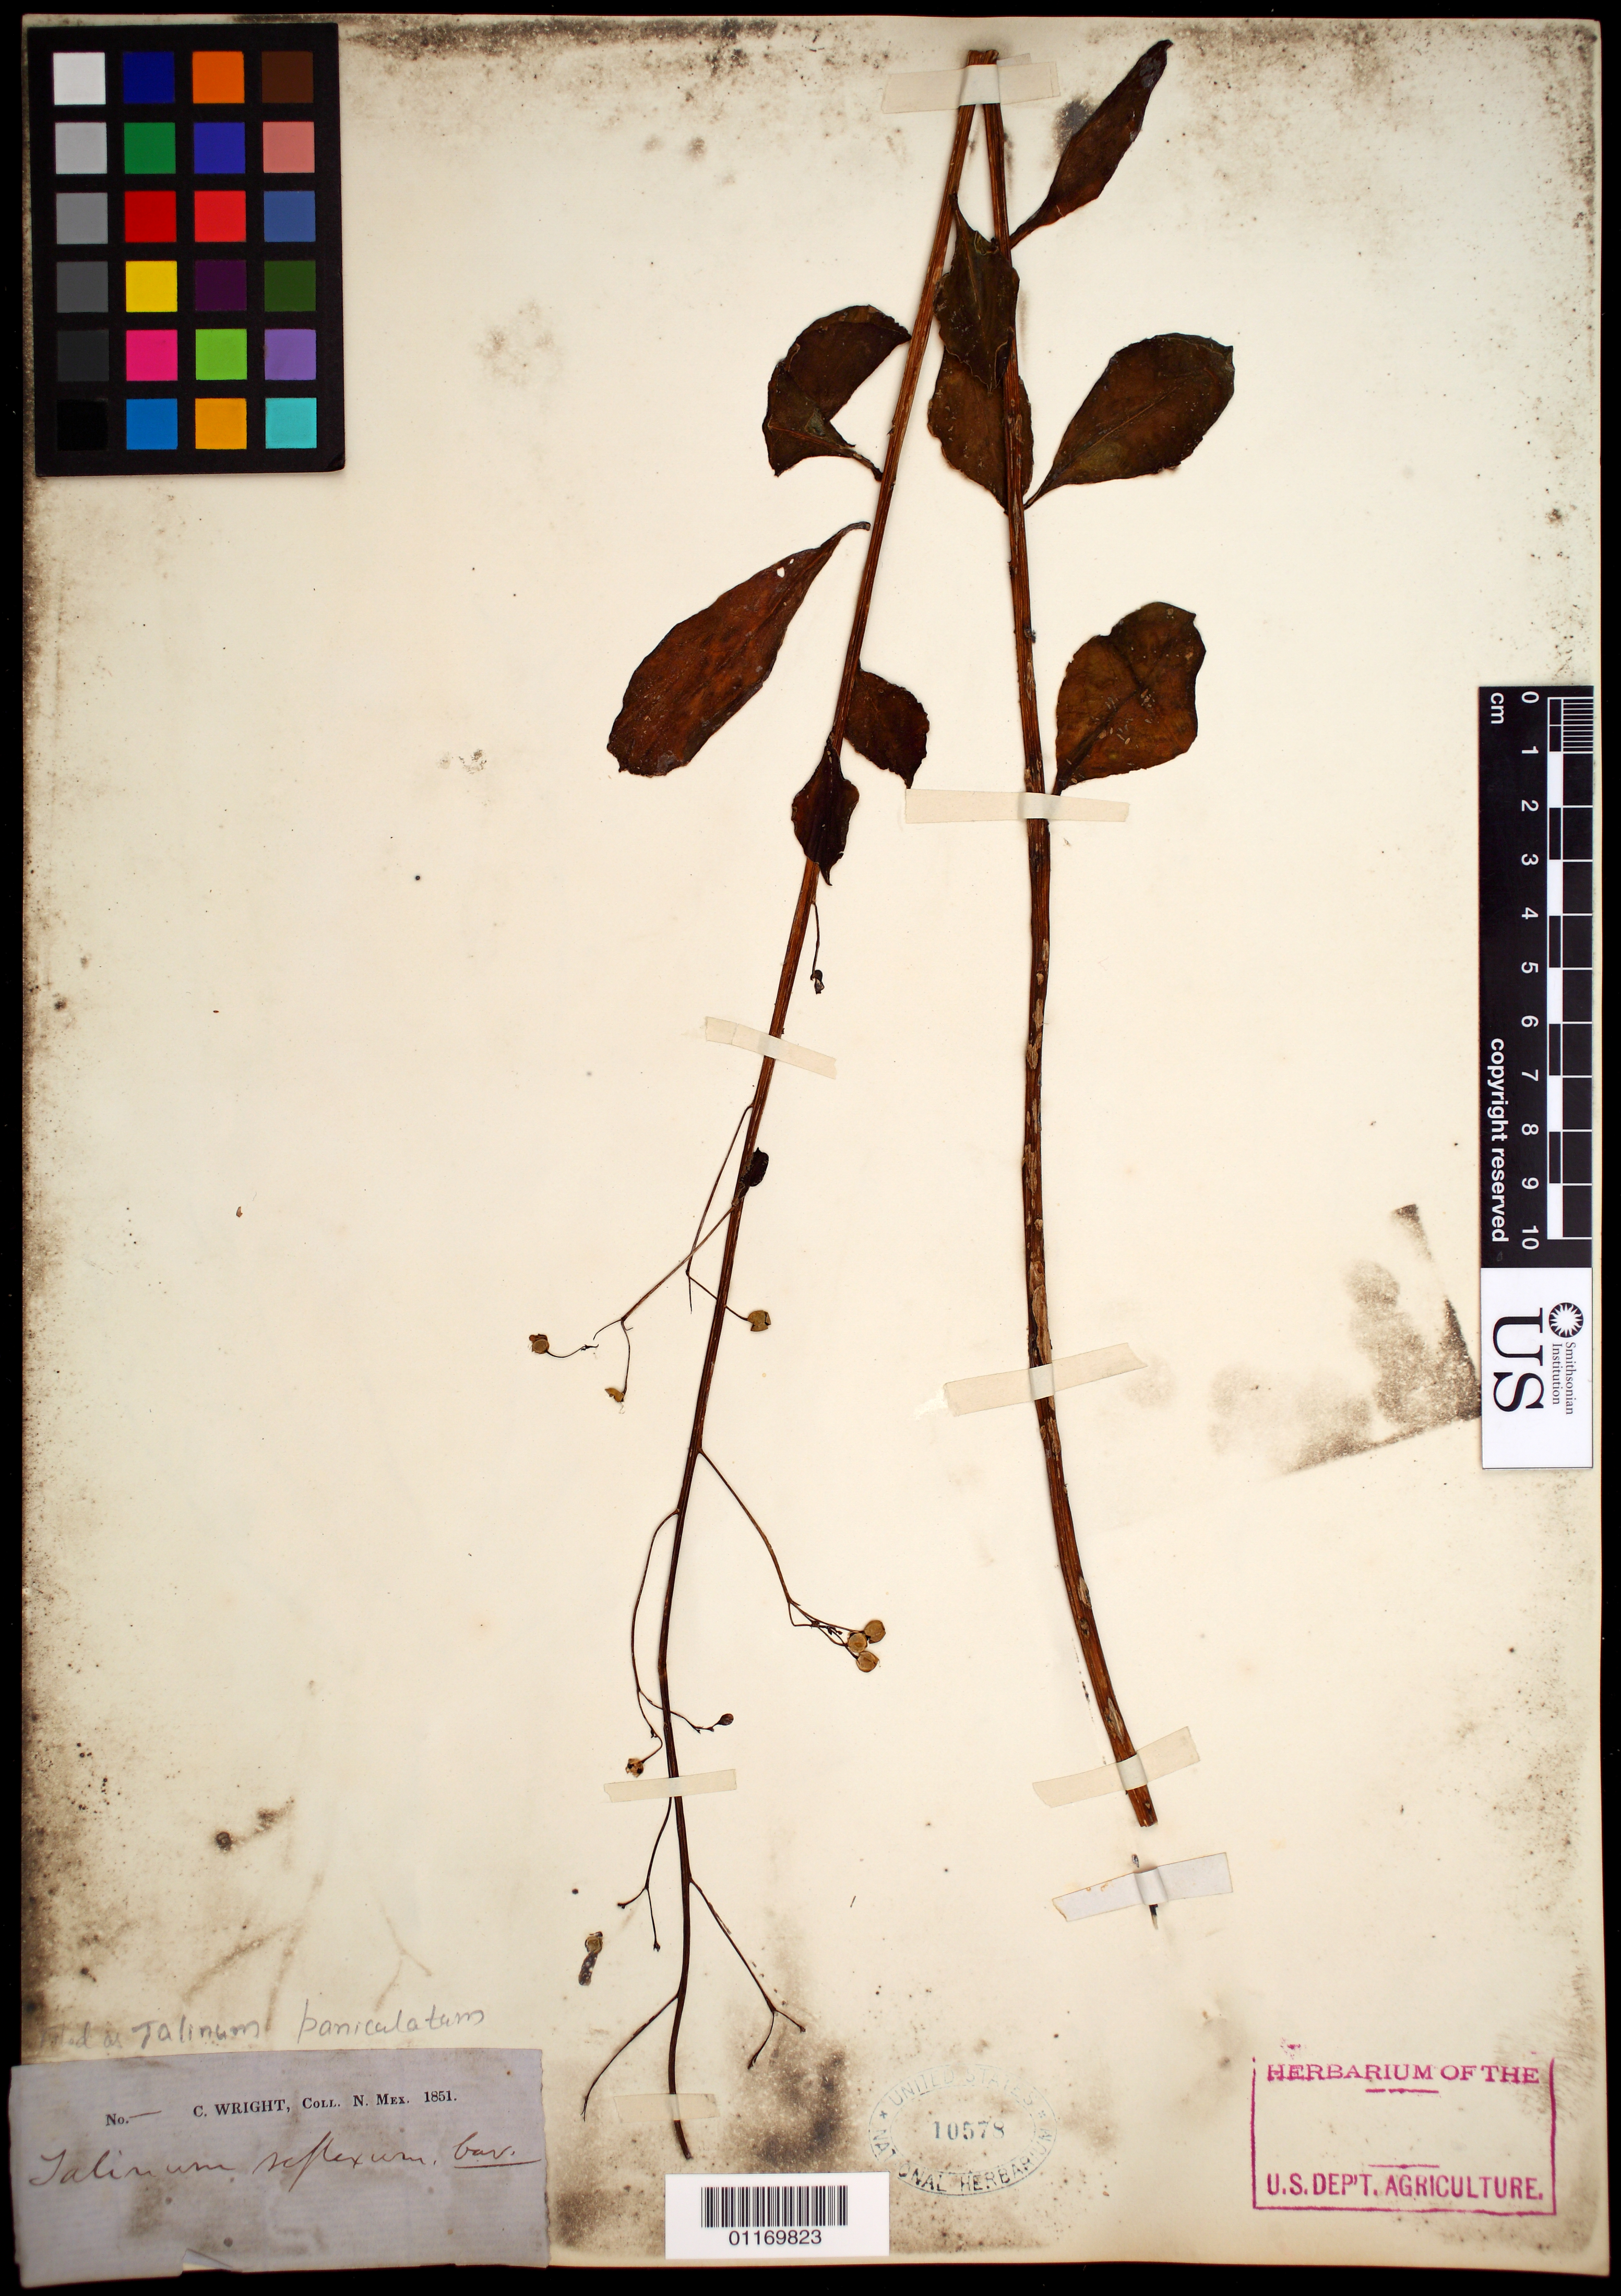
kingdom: Plantae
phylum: Tracheophyta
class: Magnoliopsida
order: Caryophyllales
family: Talinaceae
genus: Talinum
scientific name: Talinum paniculatum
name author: (Jacq.) Gaertn.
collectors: C. Wright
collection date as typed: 1851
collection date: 1851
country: United States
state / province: New Mexico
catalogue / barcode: US 10578